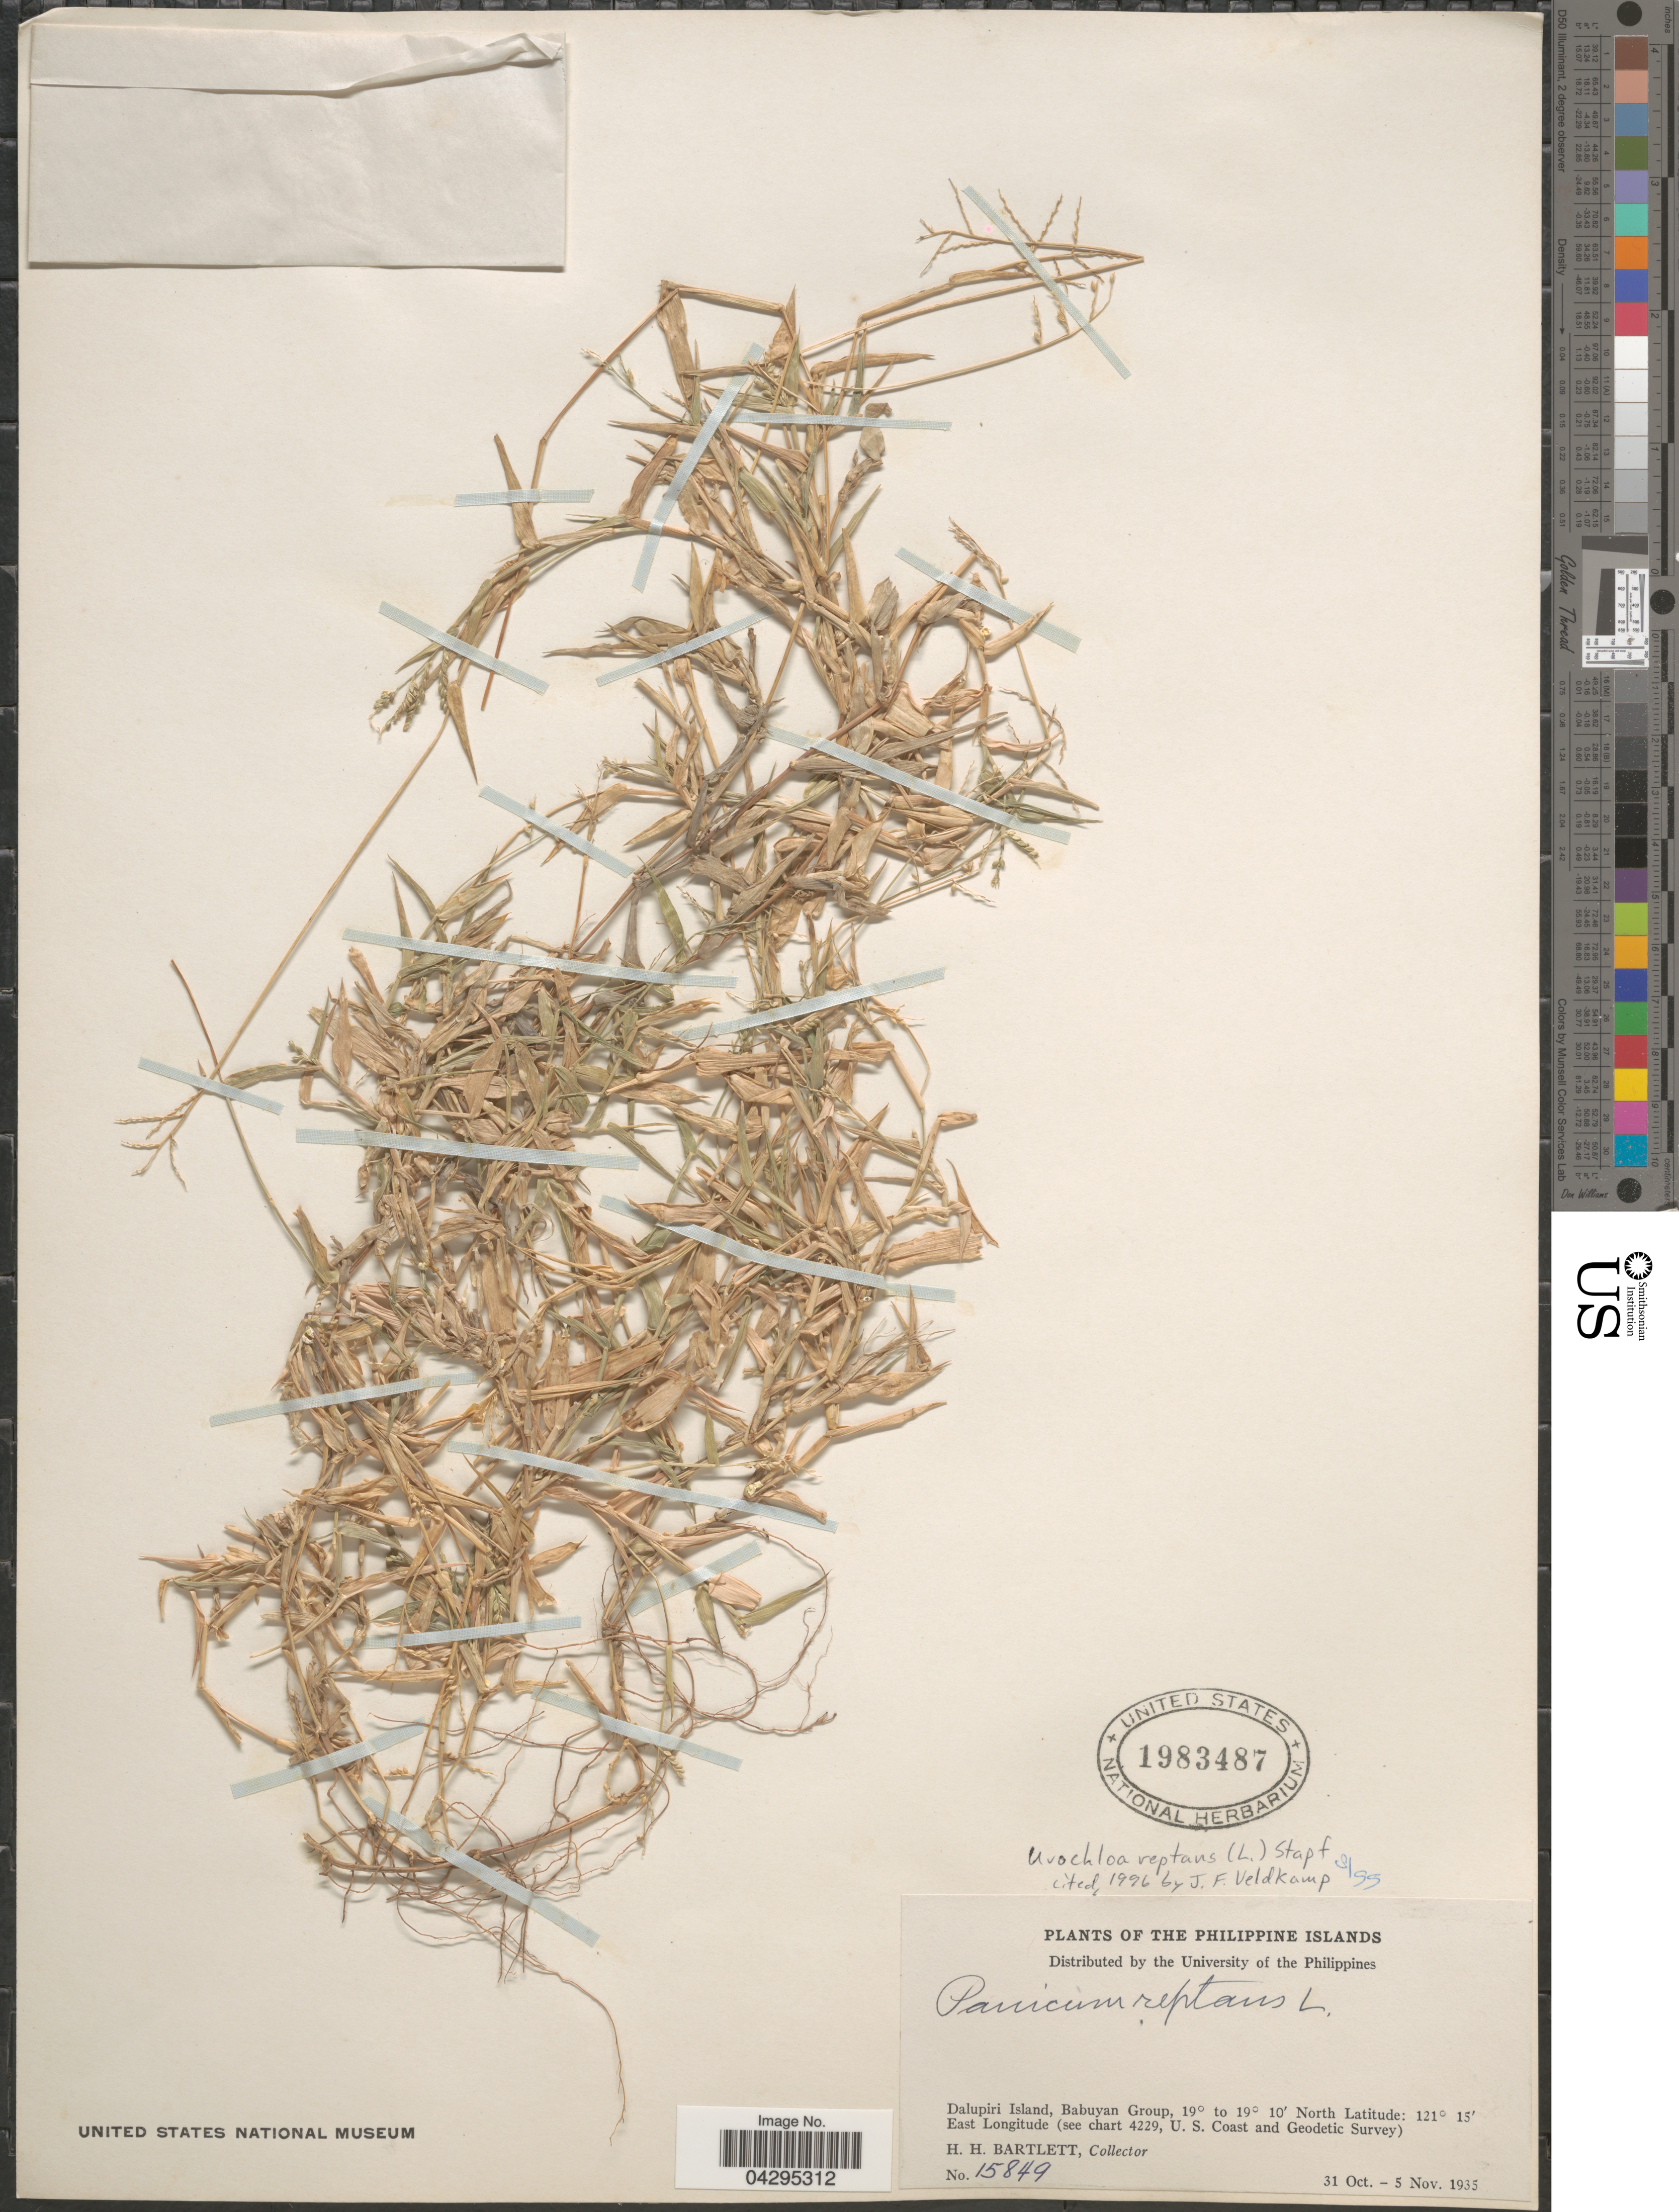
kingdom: Plantae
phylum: Tracheophyta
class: Liliopsida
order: Poales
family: Poaceae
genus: Urochloa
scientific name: Urochloa reptans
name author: (L.) Stapf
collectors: H. H. Bartlett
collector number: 15849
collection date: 1935-10-31/1935-11-05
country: Philippines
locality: Dalupiri Island, Babuyan Group.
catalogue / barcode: US 1983487